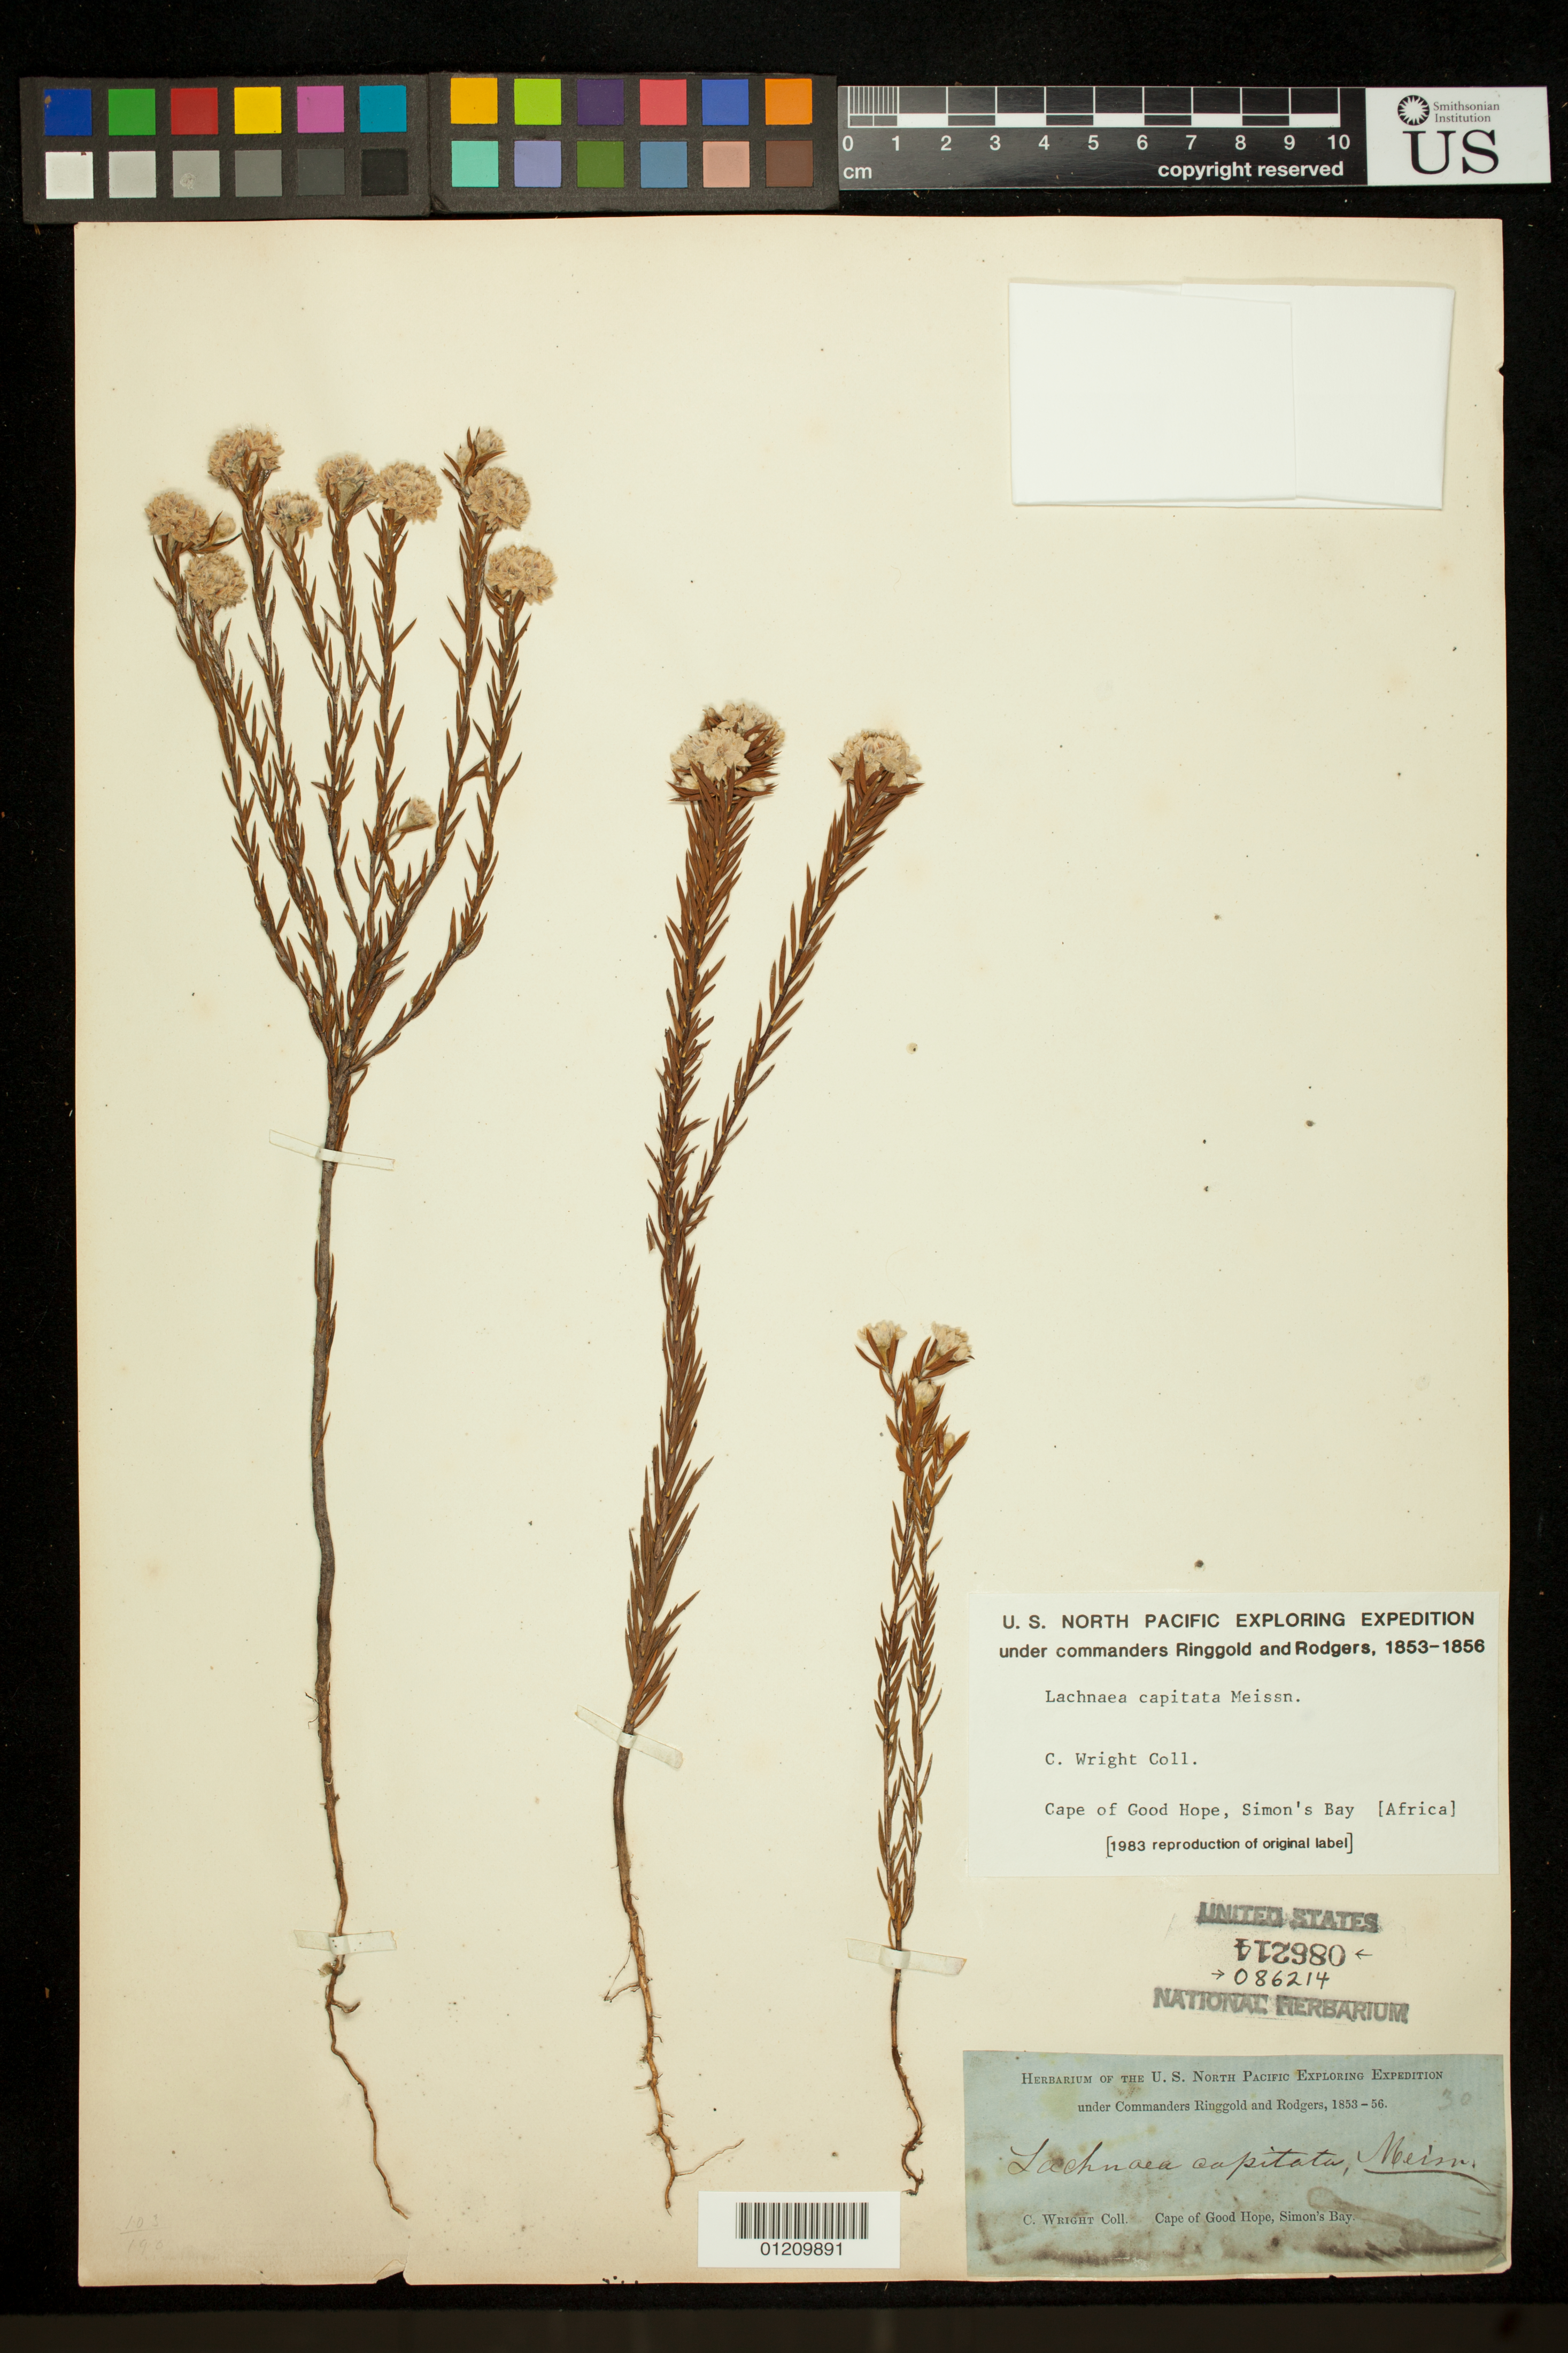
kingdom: Plantae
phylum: Tracheophyta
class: Magnoliopsida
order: Malvales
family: Thymelaeaceae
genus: Lachnaea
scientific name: Lachnaea capitata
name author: (L.) Crantz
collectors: C. Wright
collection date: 1853/1856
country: South Africa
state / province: Western Cape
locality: Cape of Good Hope, Simon's Bay.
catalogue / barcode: US 86214